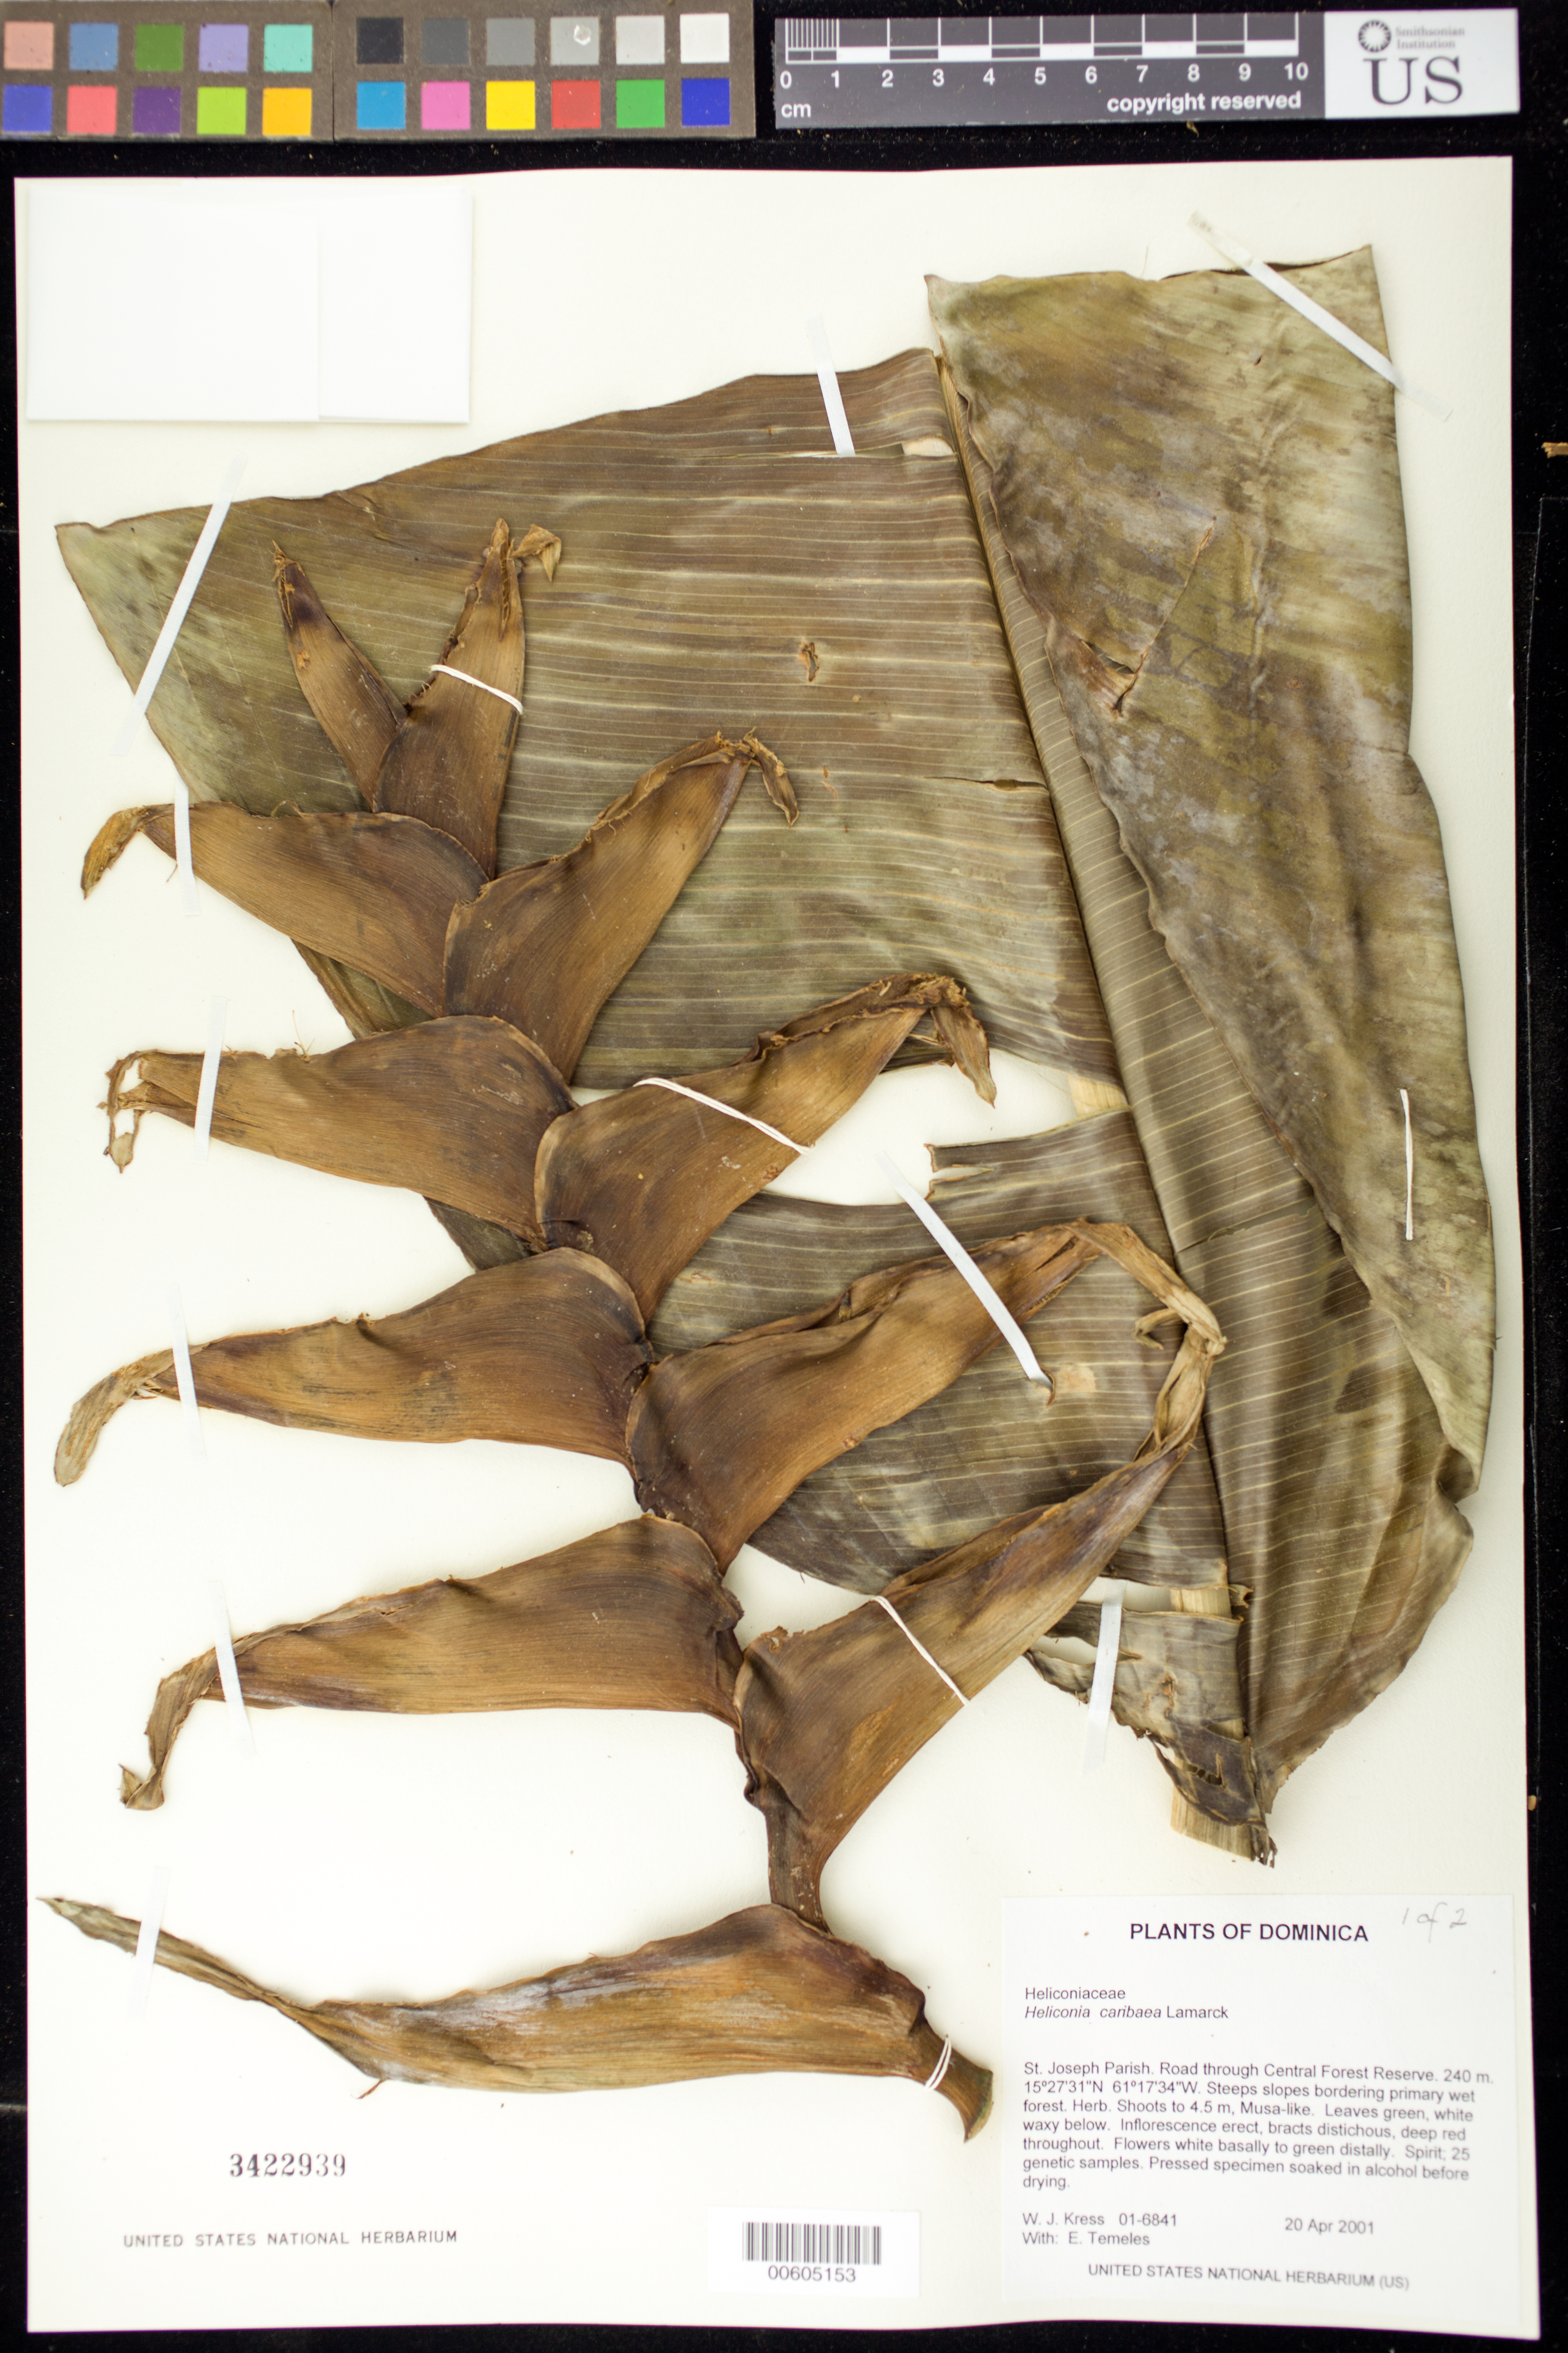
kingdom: Plantae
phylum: Tracheophyta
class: Liliopsida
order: Zingiberales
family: Heliconiaceae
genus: Heliconia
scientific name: Heliconia caribaea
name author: Lam.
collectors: W. J. Kress & E. Temeles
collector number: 01-6841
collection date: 2001-04-20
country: Dominica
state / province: St. Joseph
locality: Road through Central Forest Reserve.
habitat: Steeps slopes bordering primary wet forest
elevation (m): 240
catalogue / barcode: US 3422939